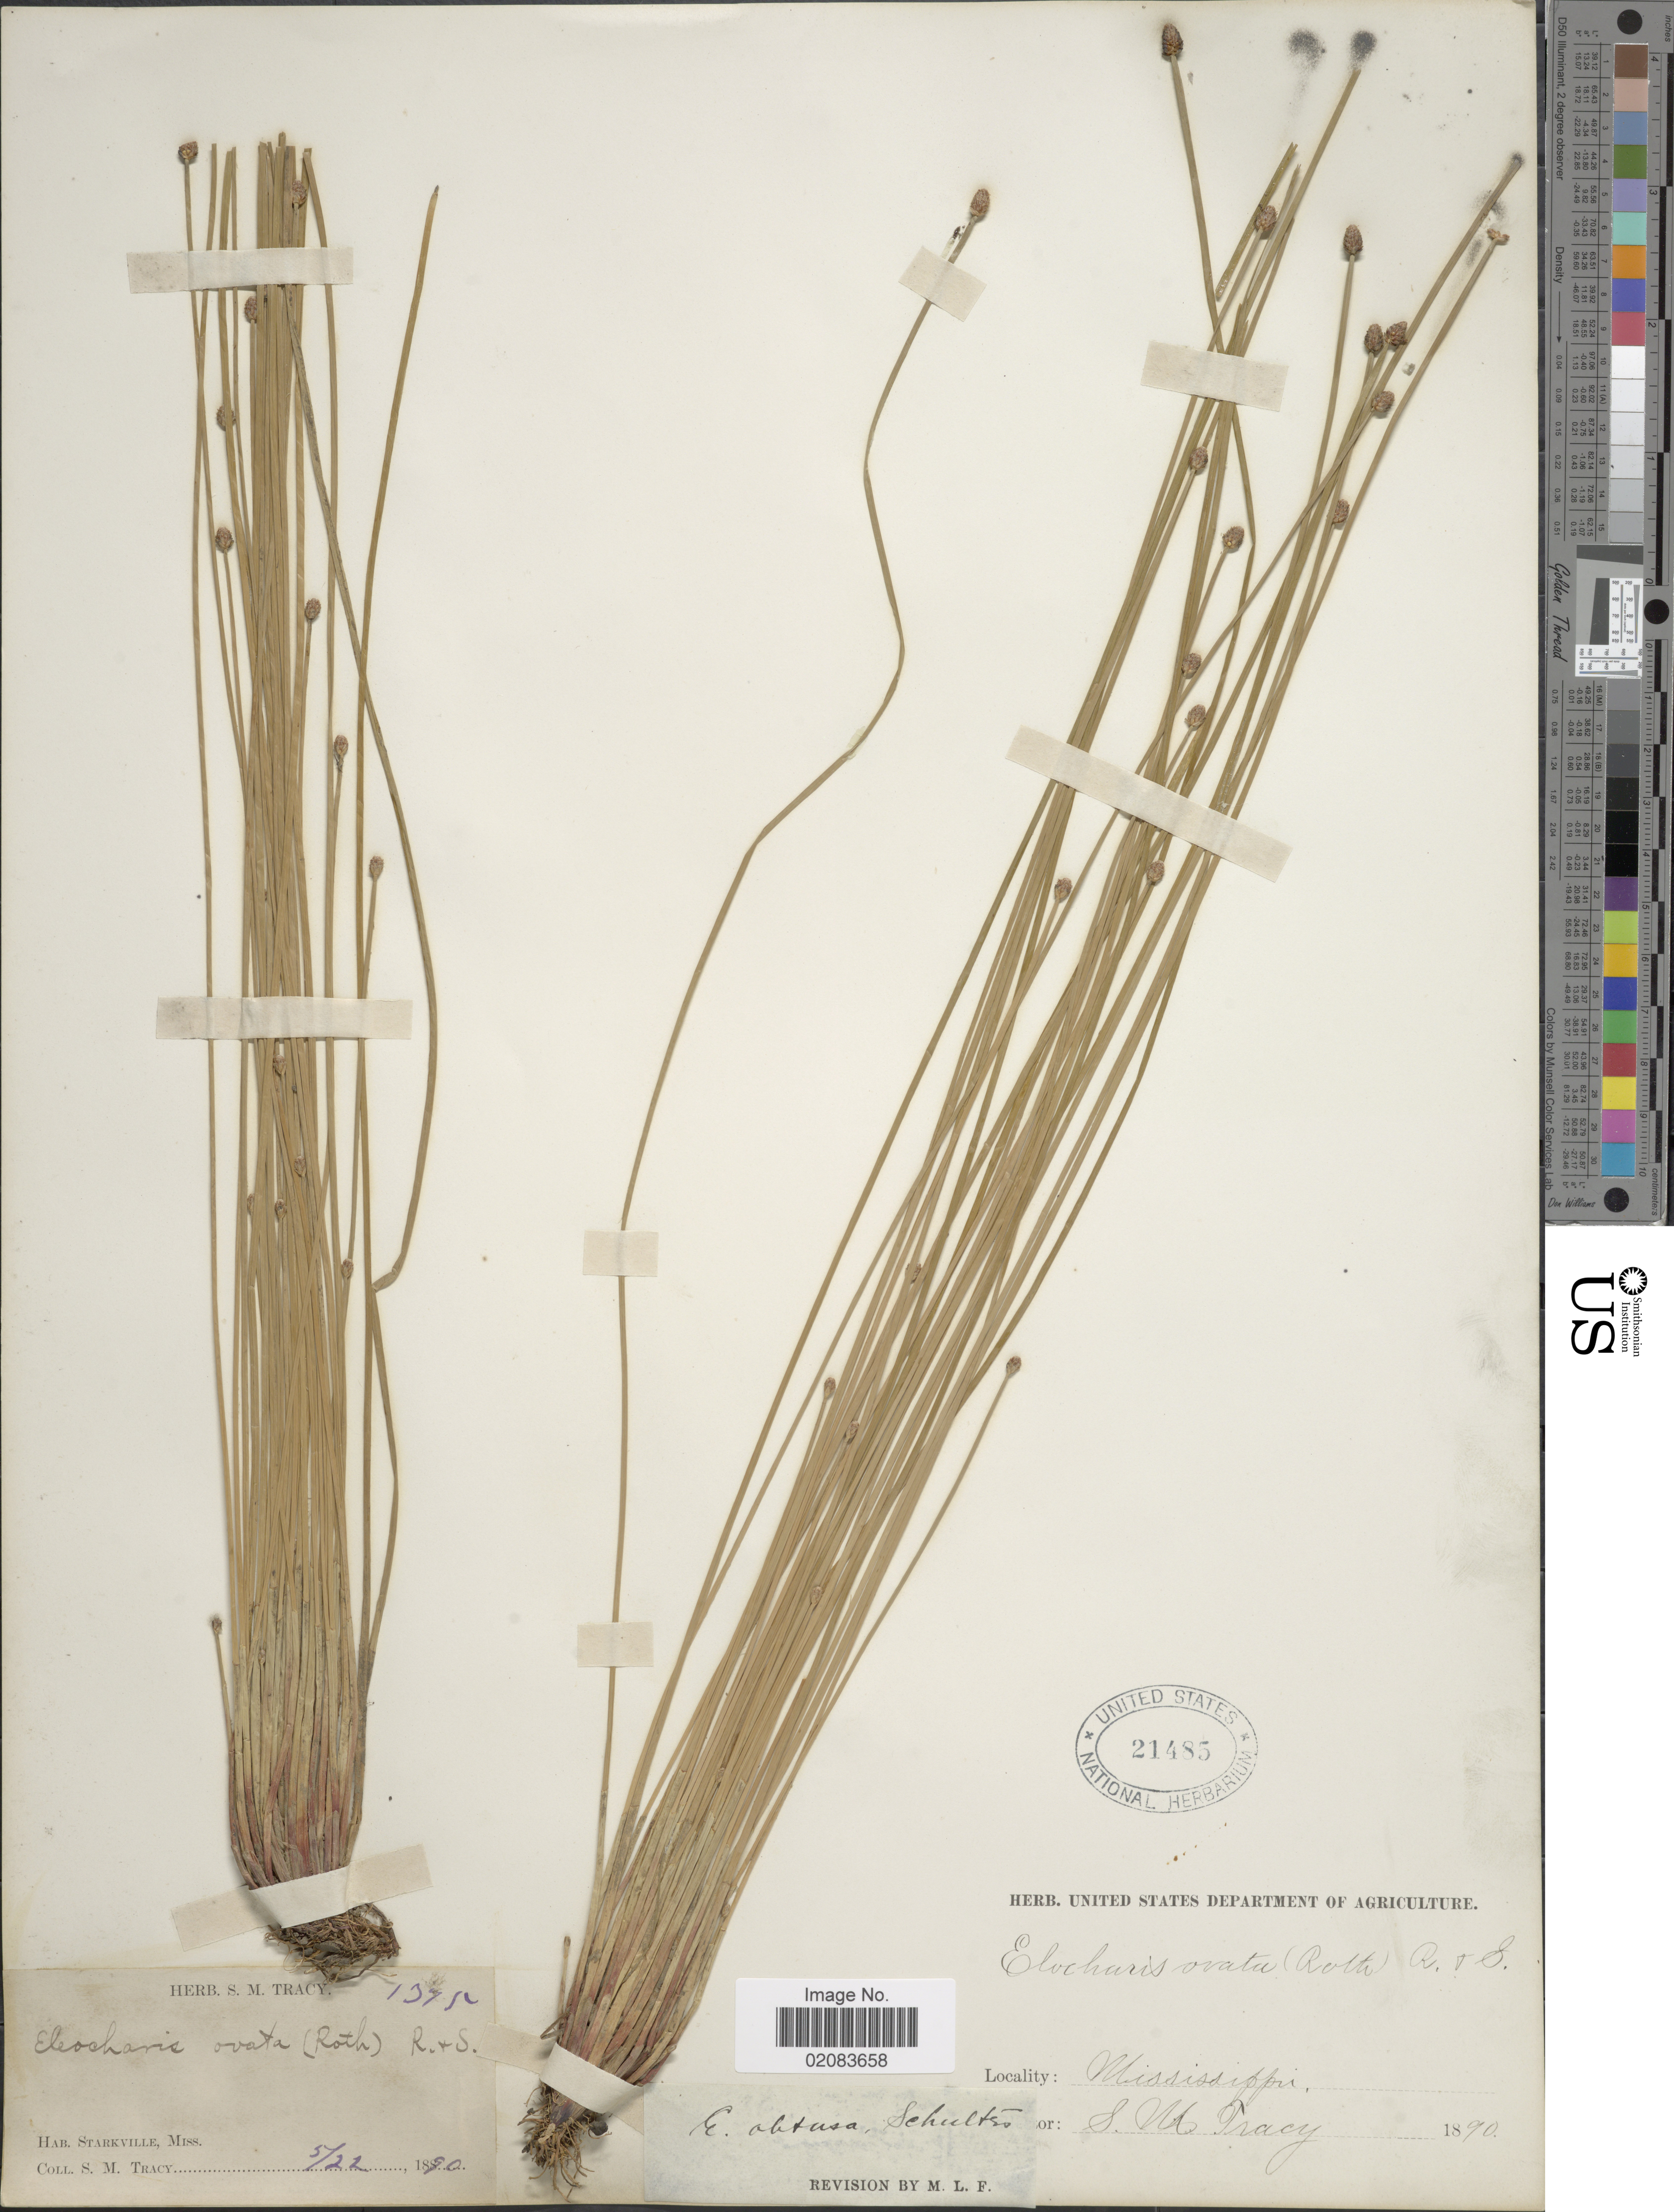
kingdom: Plantae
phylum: Tracheophyta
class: Liliopsida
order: Poales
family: Cyperaceae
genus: Eleocharis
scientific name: Eleocharis obtusa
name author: (Willd.) Schult.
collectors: S. M. Tracy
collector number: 1375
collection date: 1890-05-22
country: United States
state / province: Mississippi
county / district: Oktibbeha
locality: Starkville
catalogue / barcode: US 21485